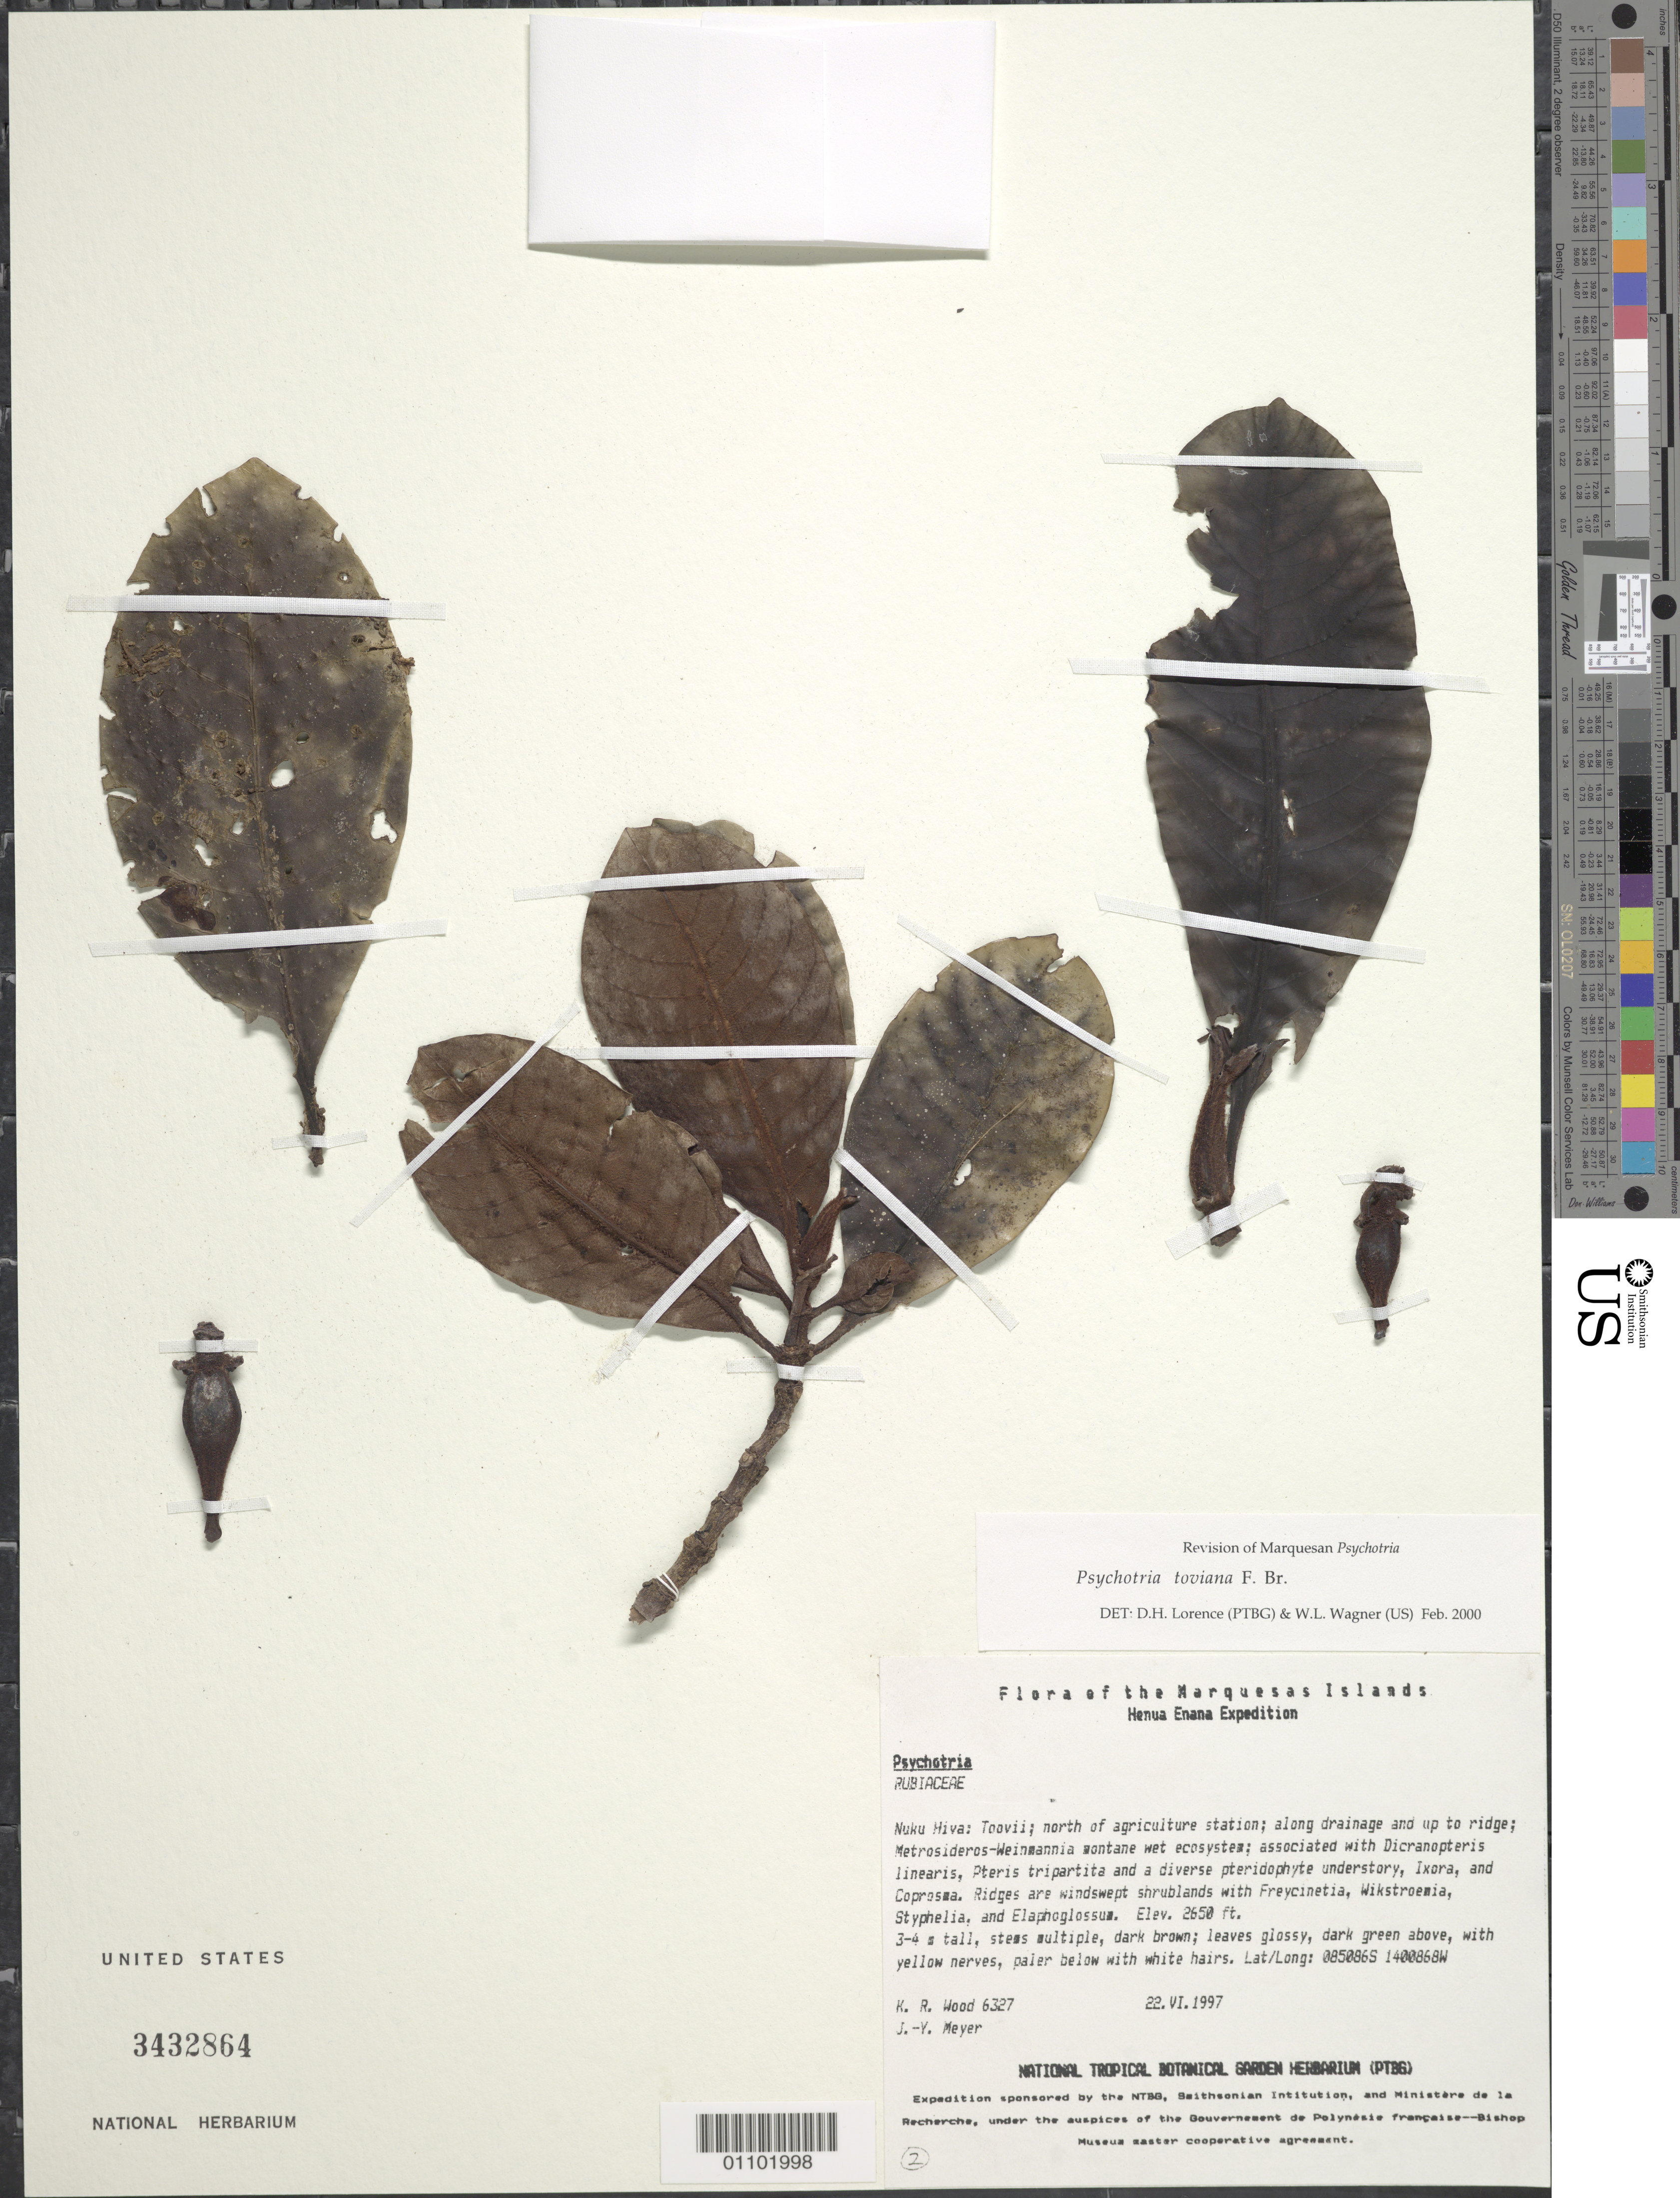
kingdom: Plantae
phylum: Tracheophyta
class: Magnoliopsida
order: Gentianales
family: Rubiaceae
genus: Psychotria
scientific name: Psychotria toviana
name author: F. Br.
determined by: Lorence, David H.; Wagner, W. H.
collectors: K. R. Wood & J.-Y. Meyer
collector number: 6327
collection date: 1997-06-22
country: French Polynesia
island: Nuku Hiva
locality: Toovii, N of agriculture station, along drainage and up to ridge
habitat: Metrosideros - Weinmannia montane wet ecosystem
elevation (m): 808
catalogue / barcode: US 3432864